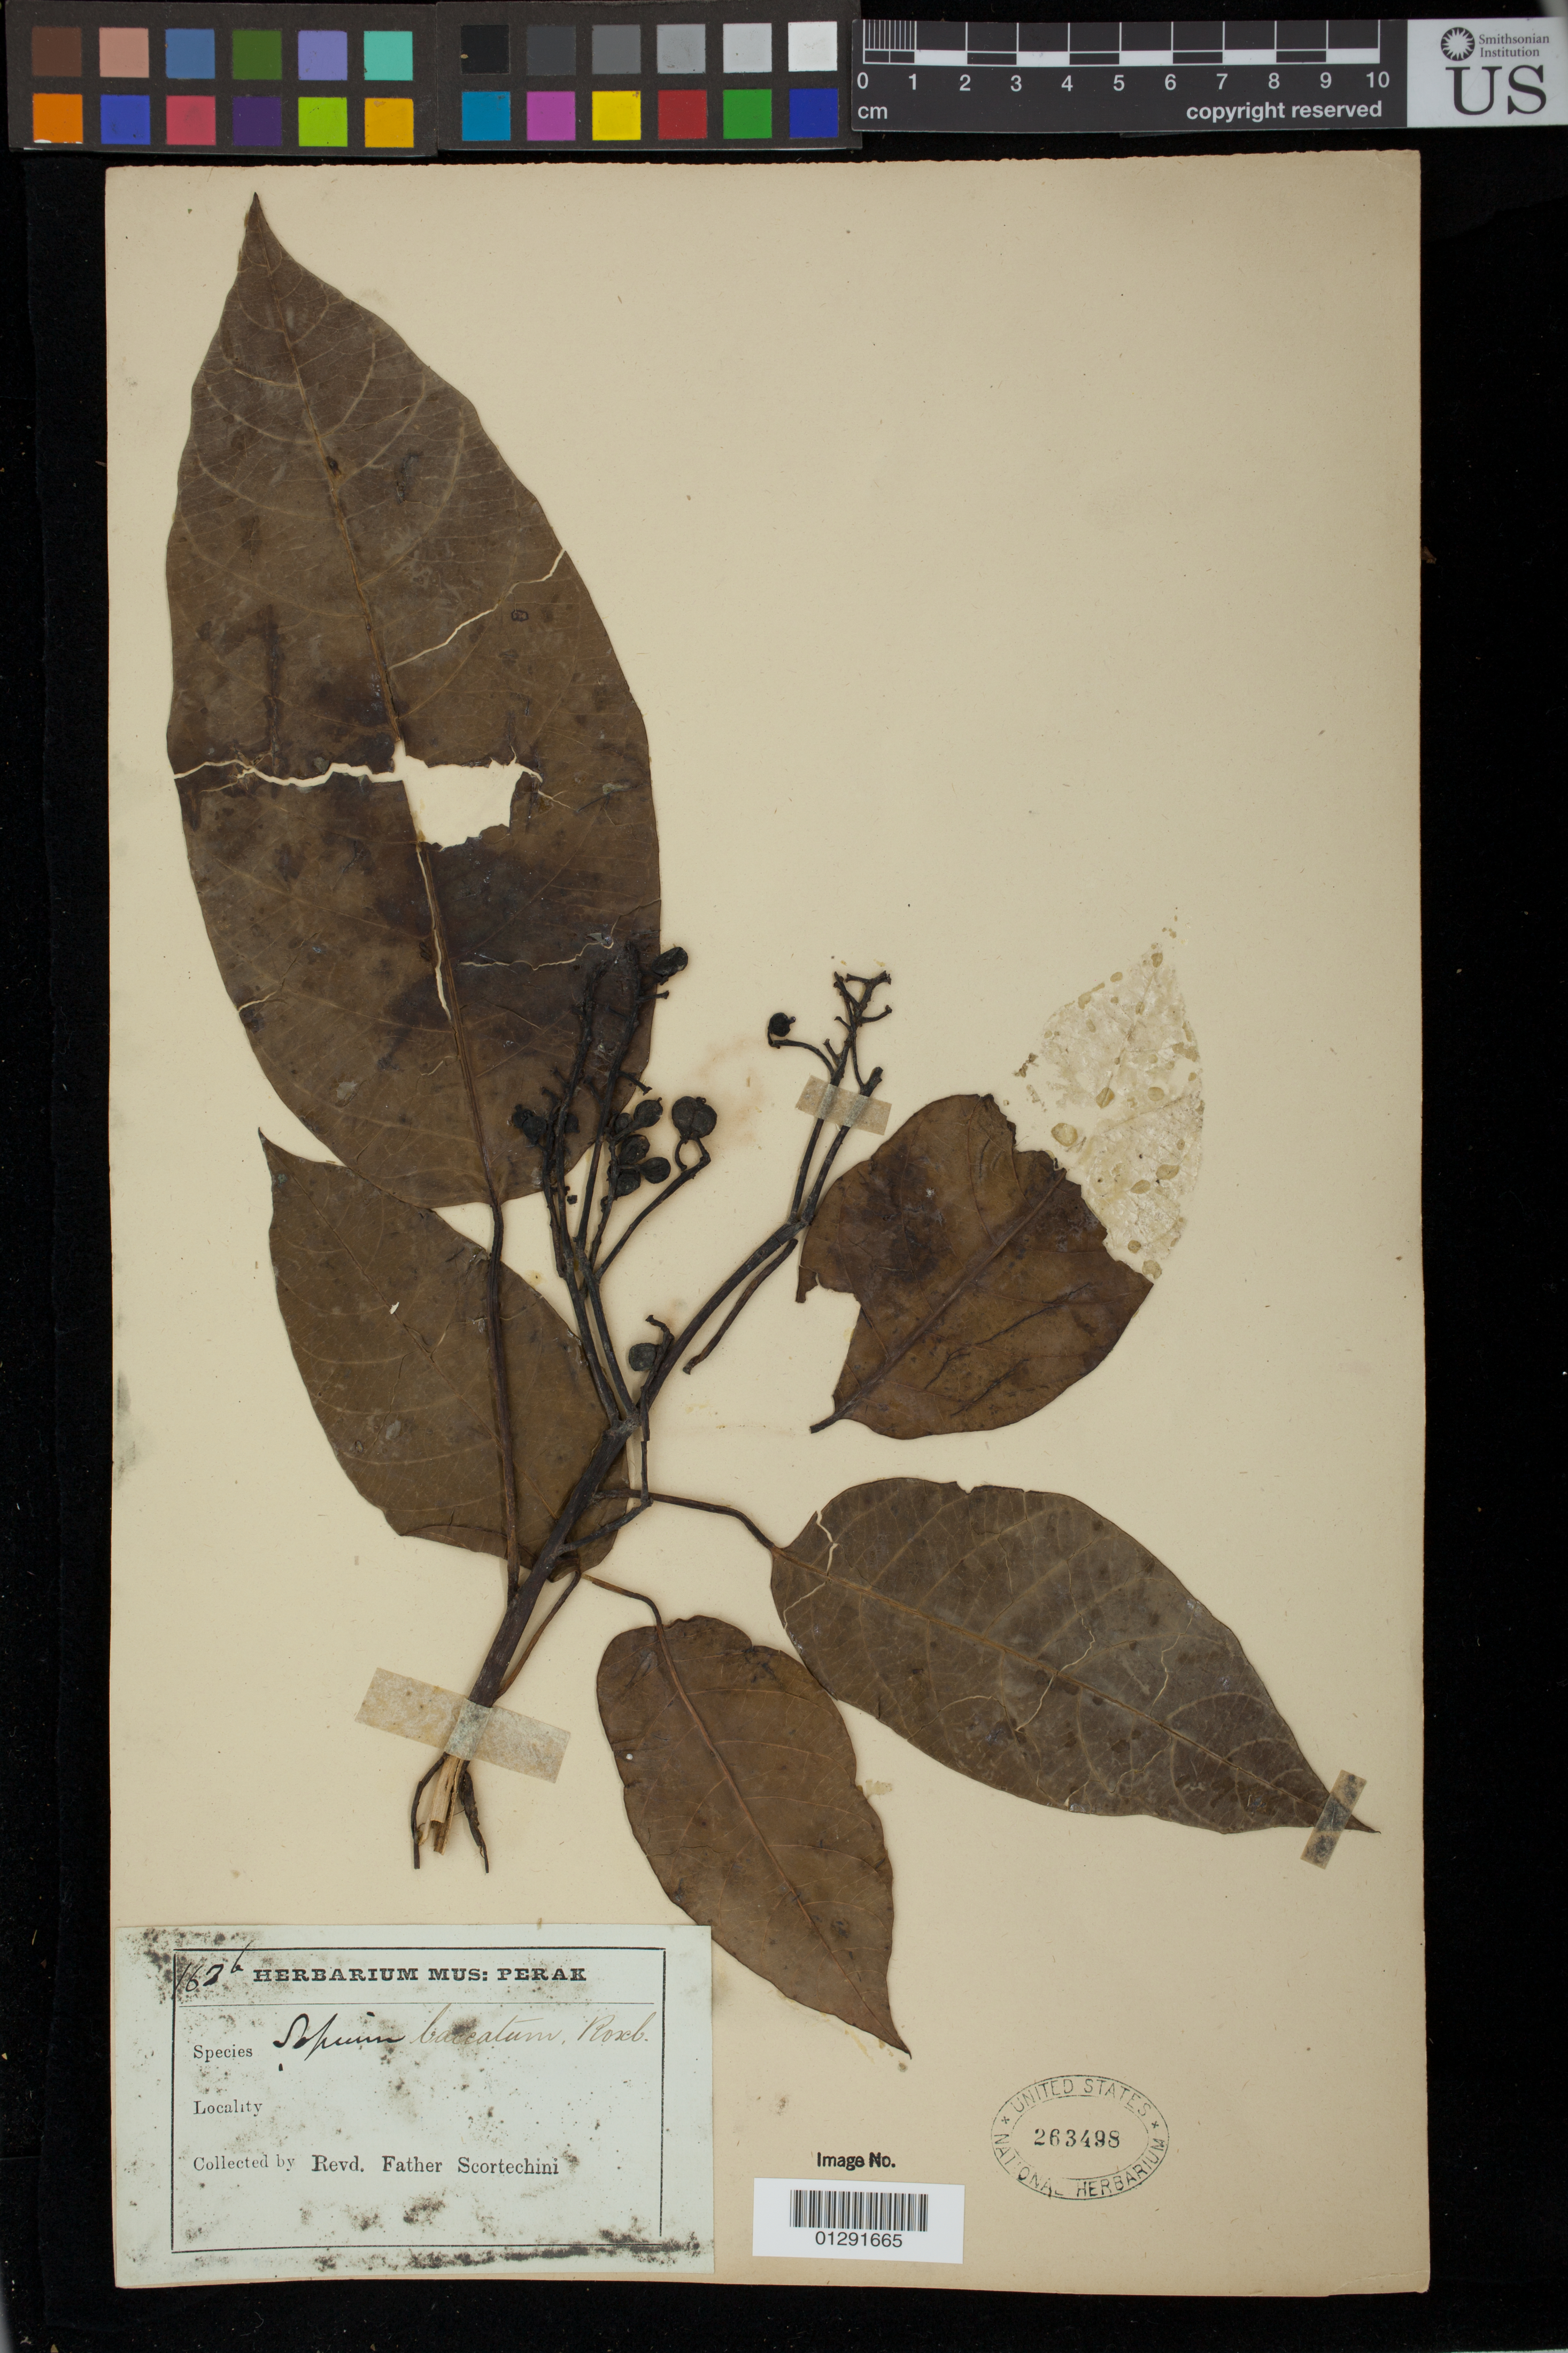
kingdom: Plantae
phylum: Tracheophyta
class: Magnoliopsida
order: Malpighiales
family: Euphorbiaceae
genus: Sapium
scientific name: Sapium baccatum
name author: Roxb.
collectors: Fr. Scortechini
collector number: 167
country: Malaysia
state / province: Perak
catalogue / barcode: US 263498